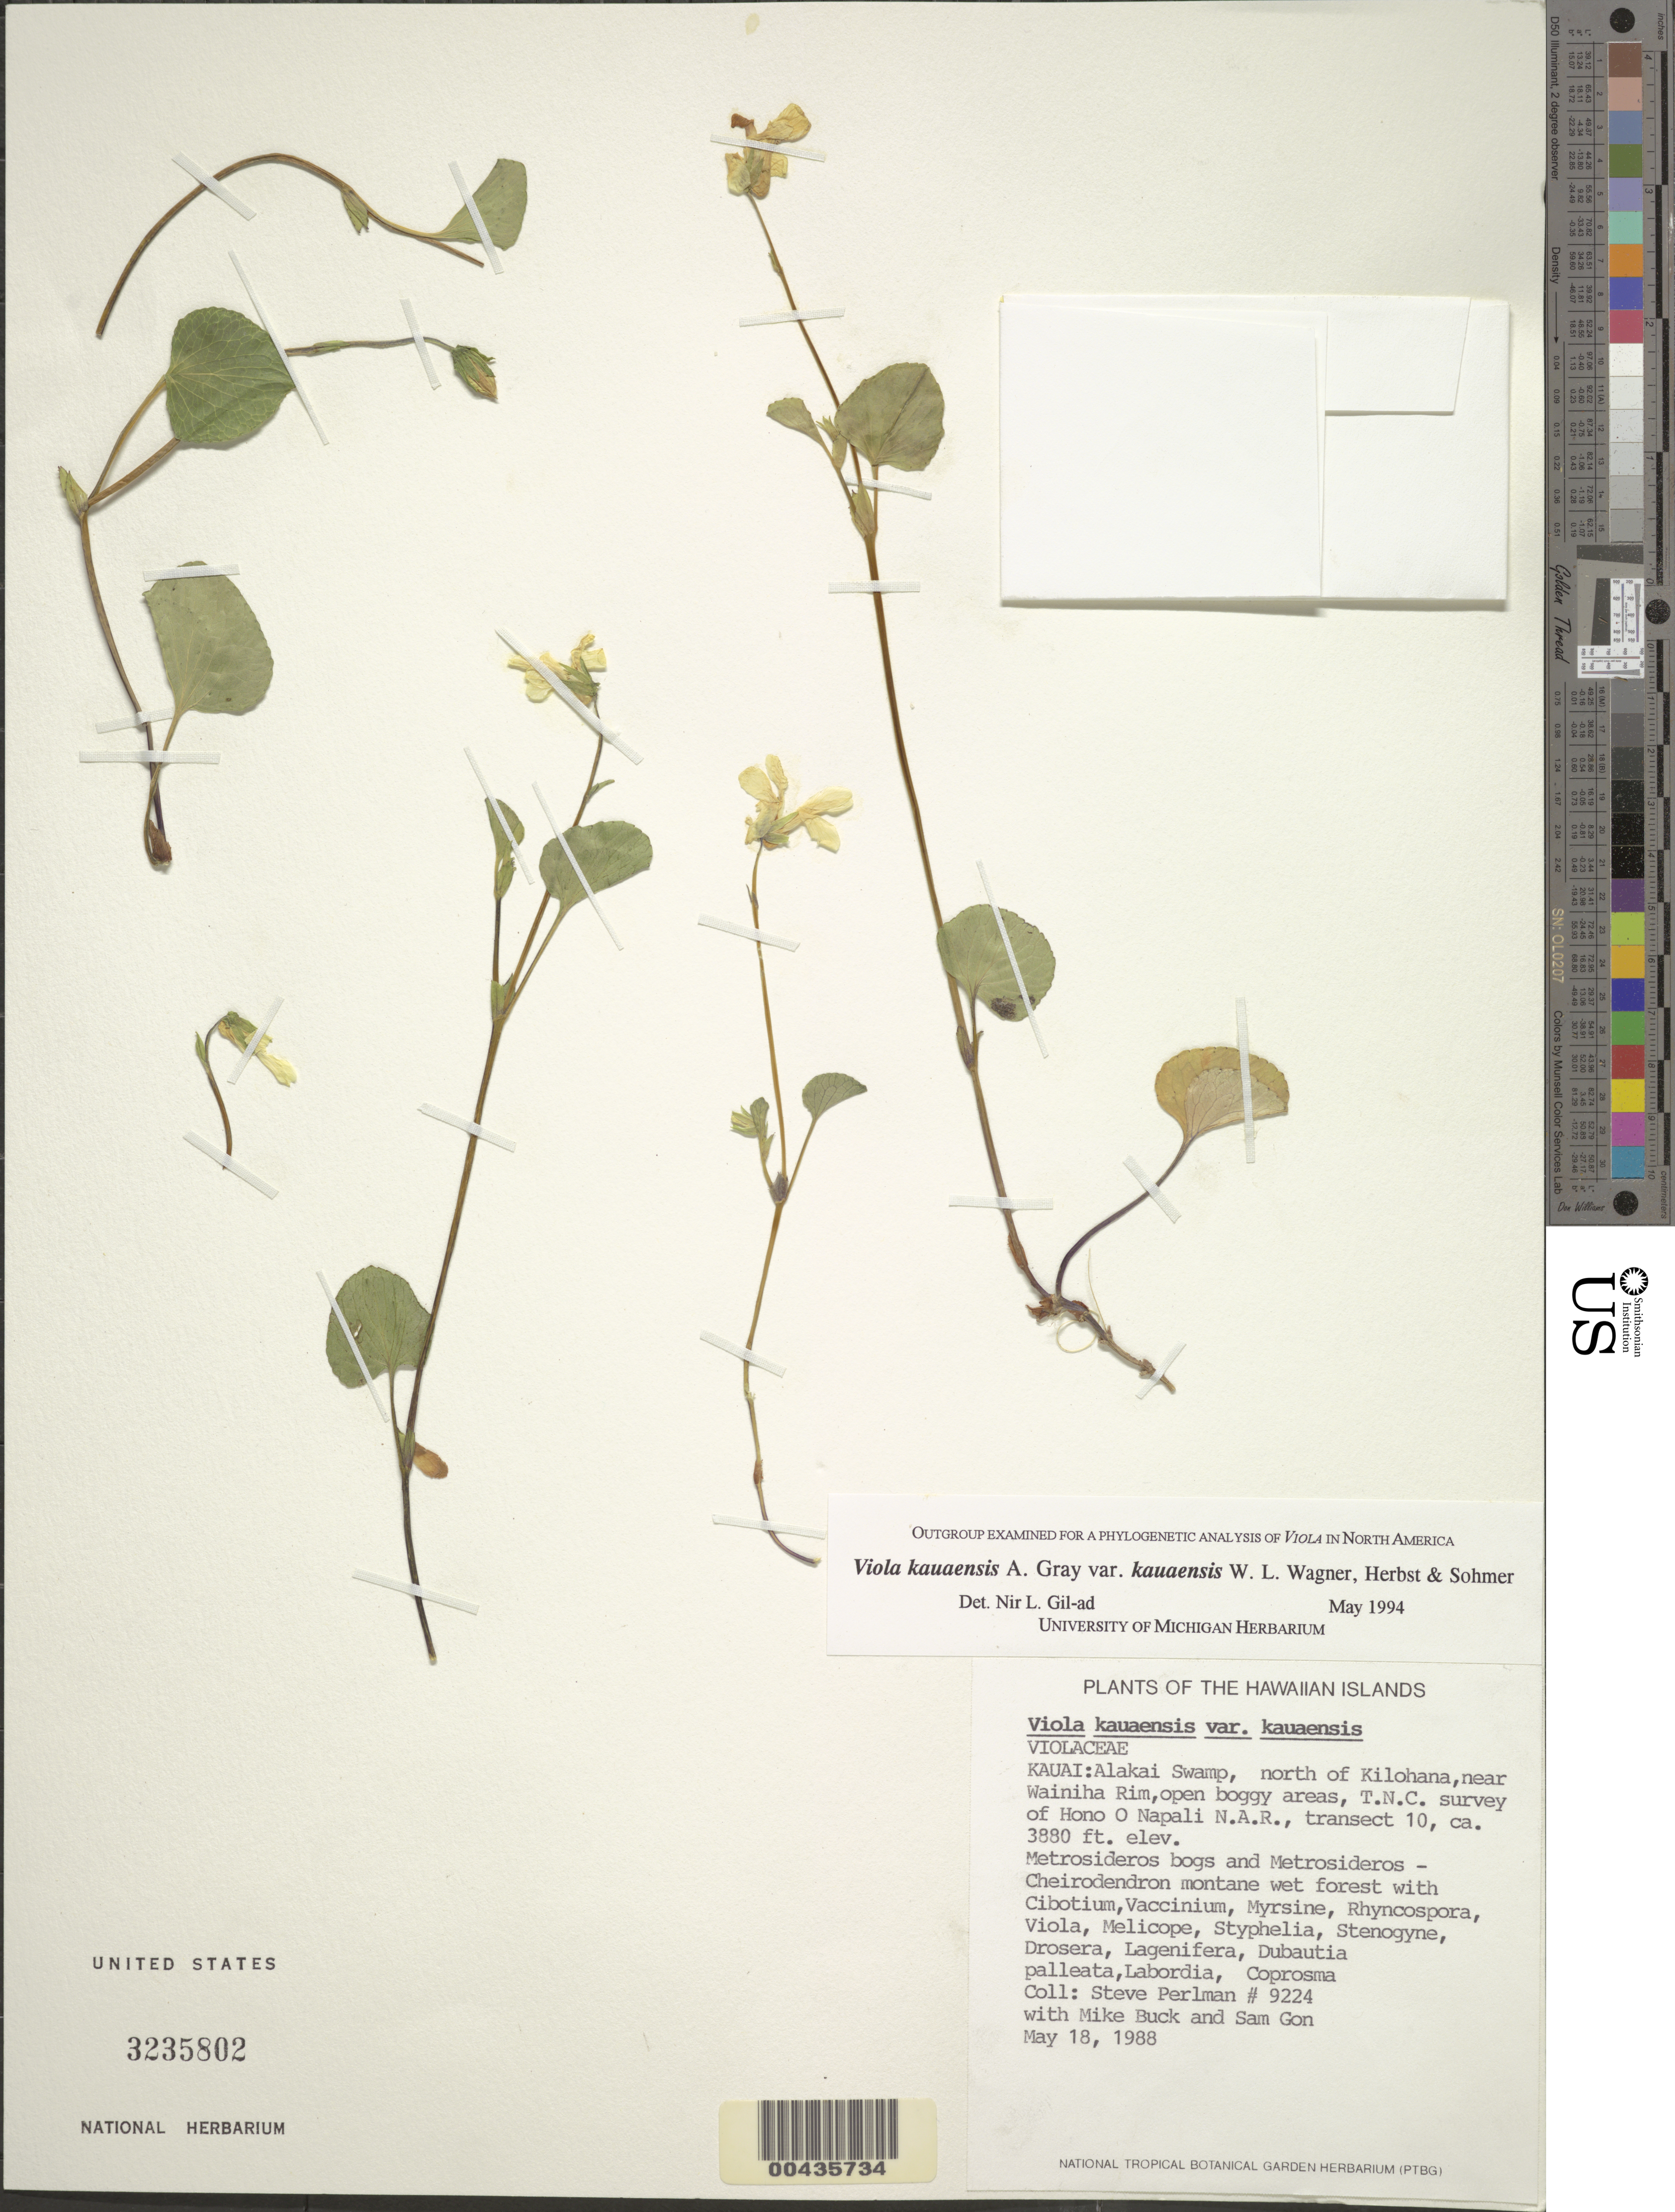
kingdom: Plantae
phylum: Tracheophyta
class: Magnoliopsida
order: Malpighiales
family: Violaceae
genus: Viola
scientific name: Viola kauaensis var. kauaensis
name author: A. Gray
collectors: S. P. Perlman, M. Buck & S. Gon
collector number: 9224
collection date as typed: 18 May 1988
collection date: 1988-05-18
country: United States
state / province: Hawaii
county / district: Kauai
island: Kaua'i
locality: Alakai Swamp, N of Kilohana, near Wainiha Rim, T.N.C. survey of Hono O Napali N.A.R., transect 10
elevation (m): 1183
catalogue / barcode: US 3235802